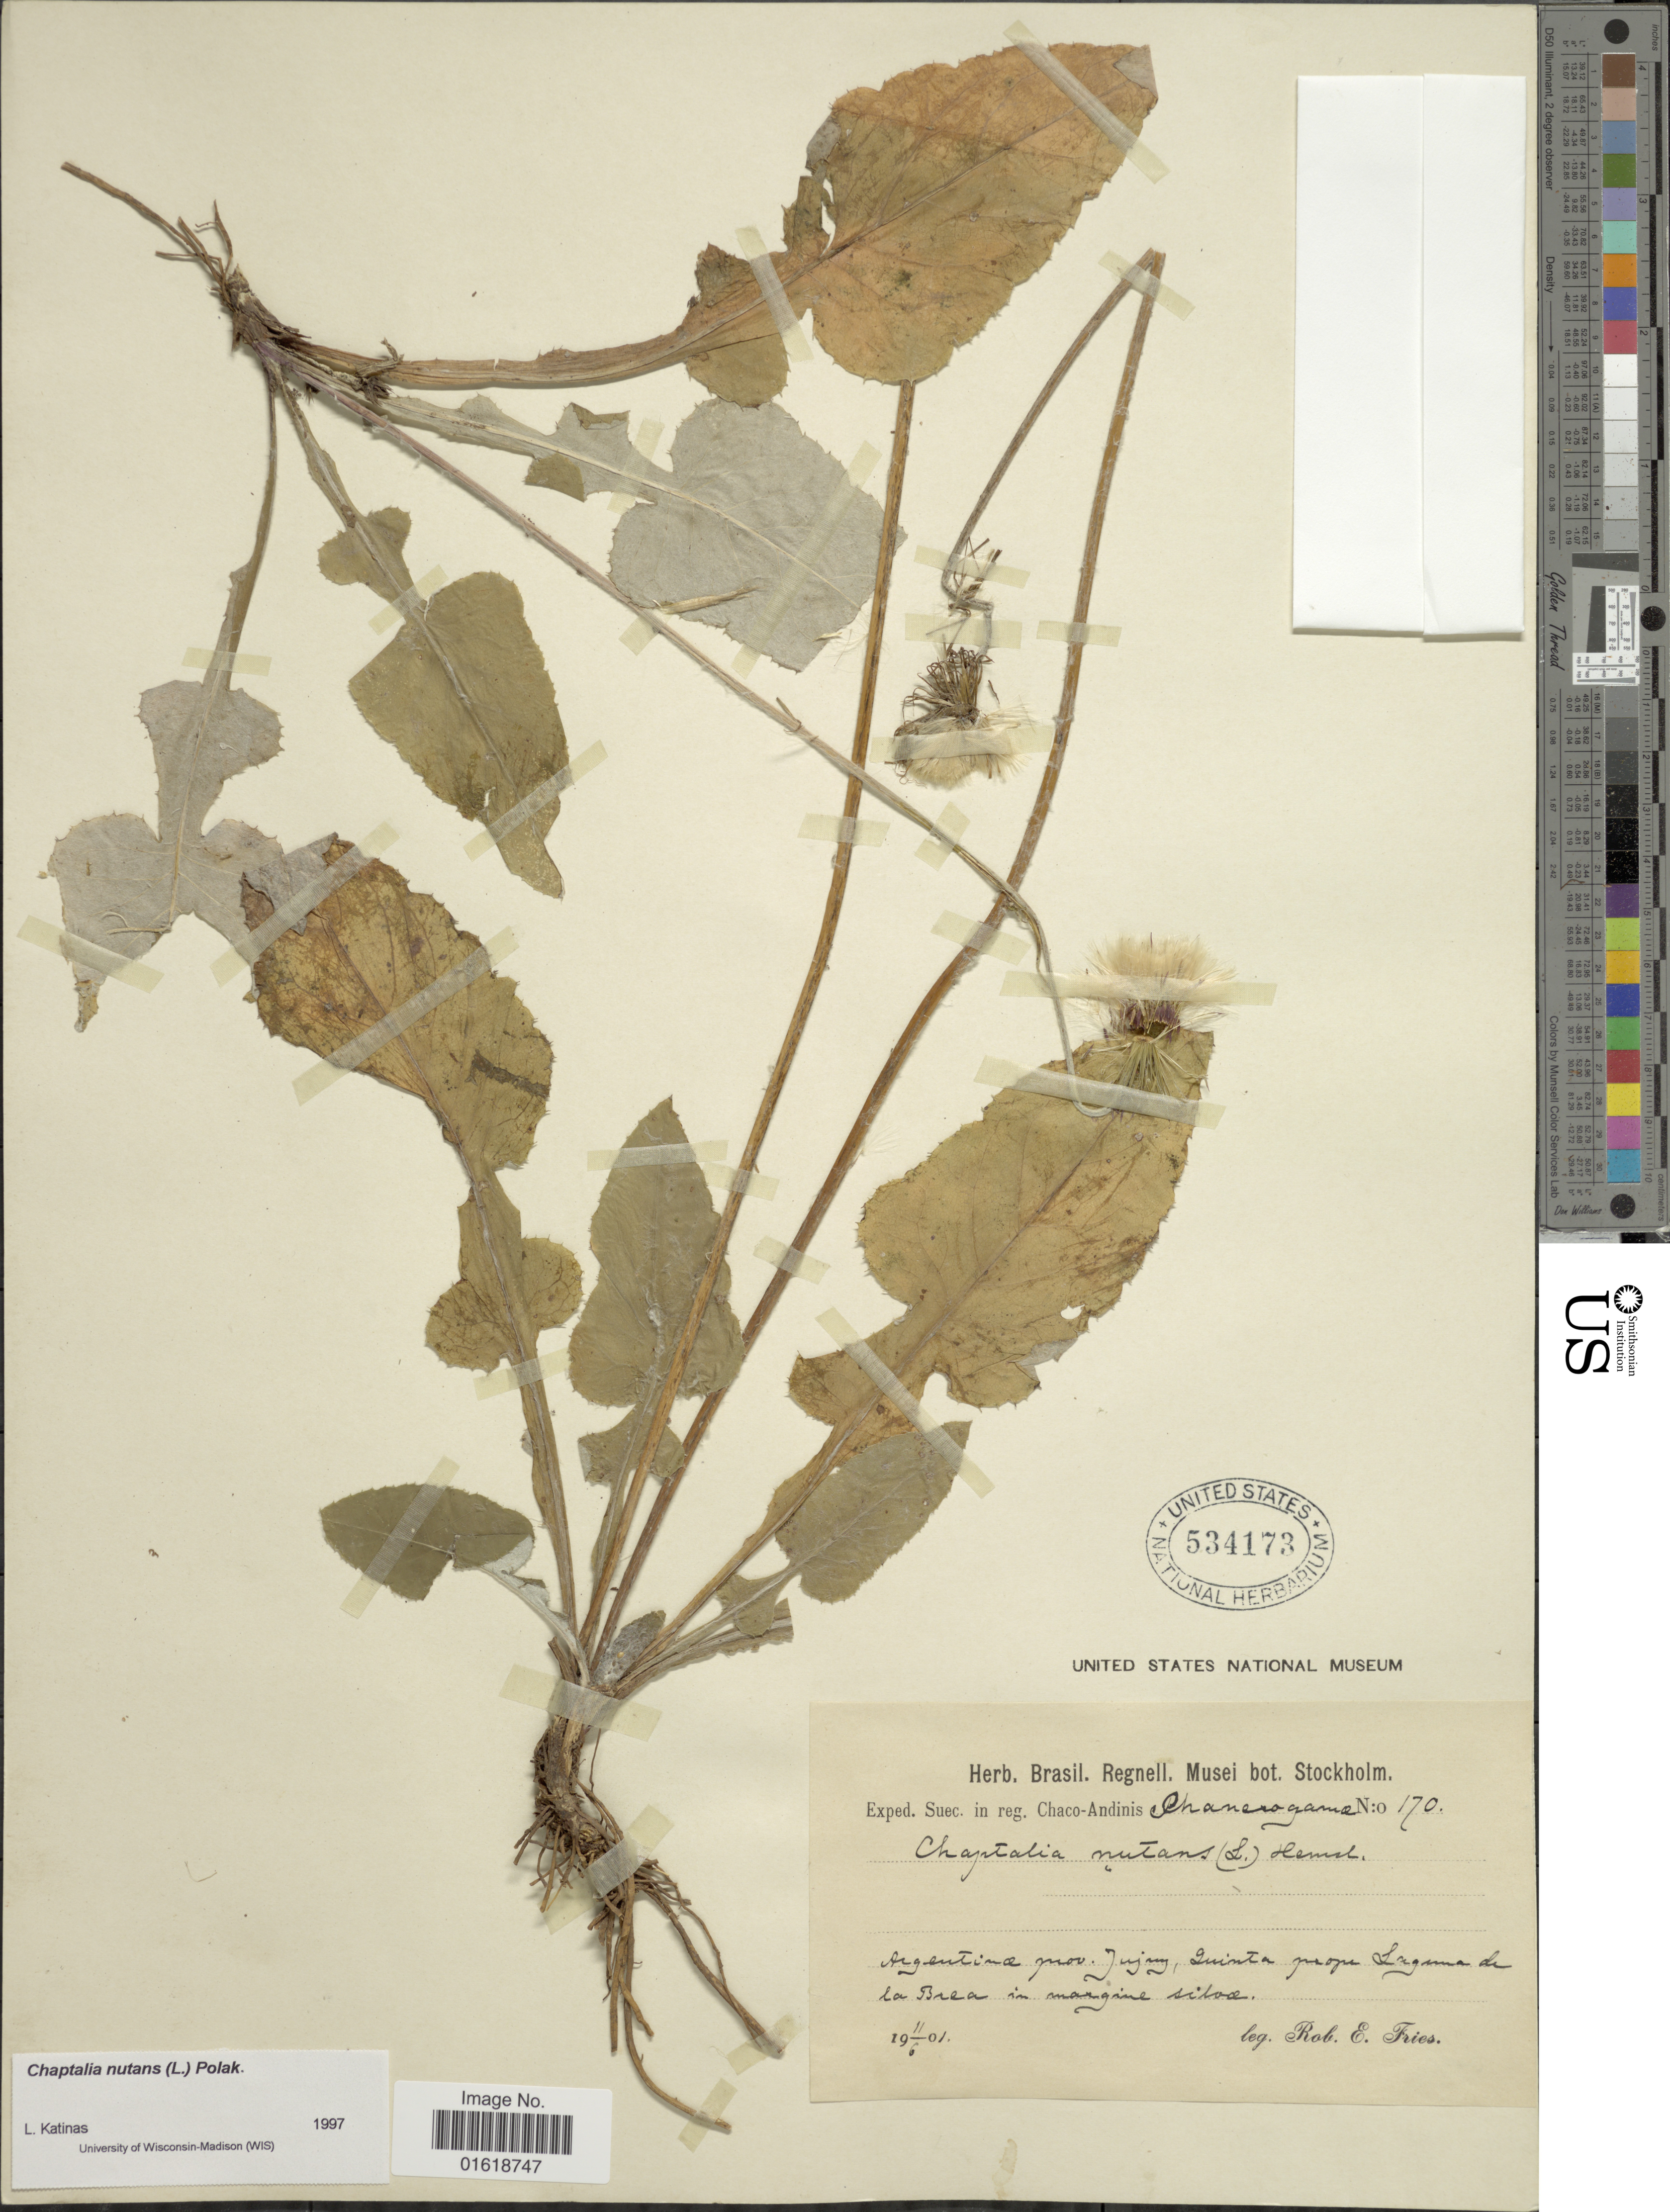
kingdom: Plantae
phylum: Tracheophyta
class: Magnoliopsida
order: Asterales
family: Asteraceae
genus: Chaptalia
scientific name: Chaptalia nutans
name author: (L.) Pol.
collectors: R. E. Fries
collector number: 170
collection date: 1901-06-11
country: Argentina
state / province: Jujuy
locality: Quinta prope Laguna de la Brea.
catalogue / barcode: US 534173